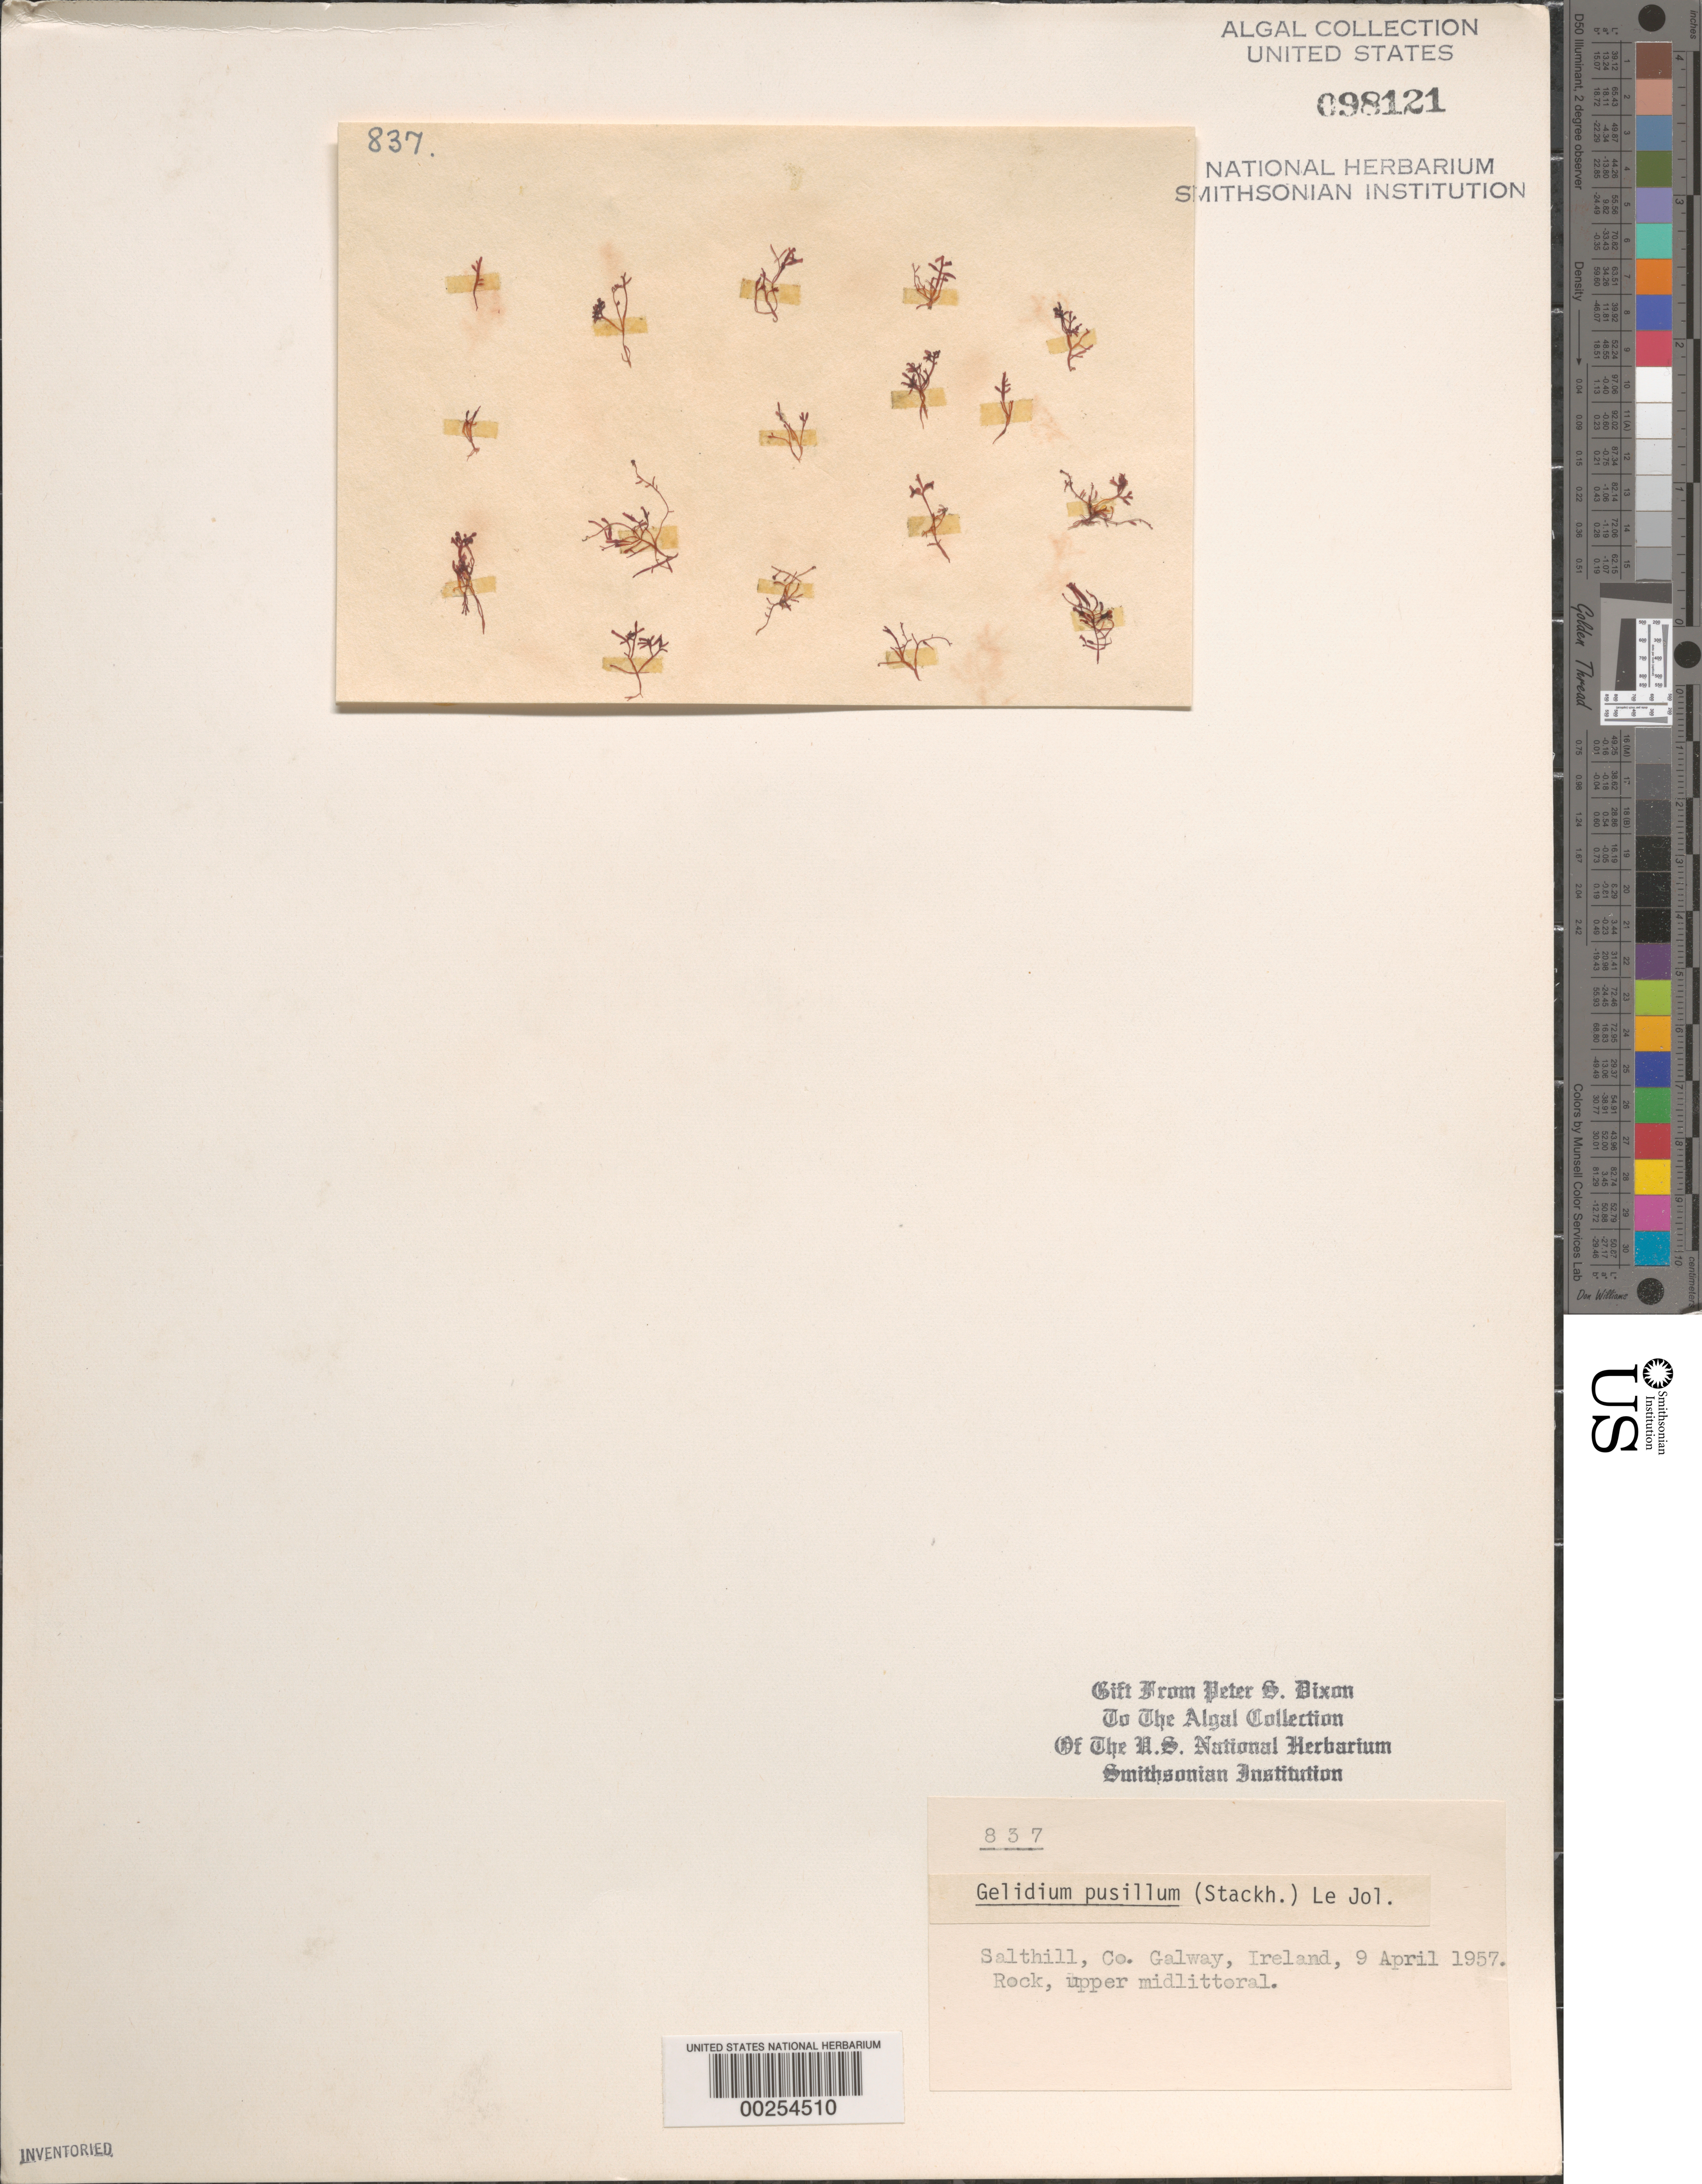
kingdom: Plantae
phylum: Rhodophyta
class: Florideophyceae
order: Gelidiales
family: Gelidiaceae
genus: Gelidium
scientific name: Gelidium pusillum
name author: (Stackh.) Le Jol.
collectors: P. S. Dixon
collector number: PSD 837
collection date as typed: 09 Apr 1957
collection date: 1957-04-09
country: Ireland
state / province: Connaught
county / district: Galway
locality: Salthill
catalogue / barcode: US 98121